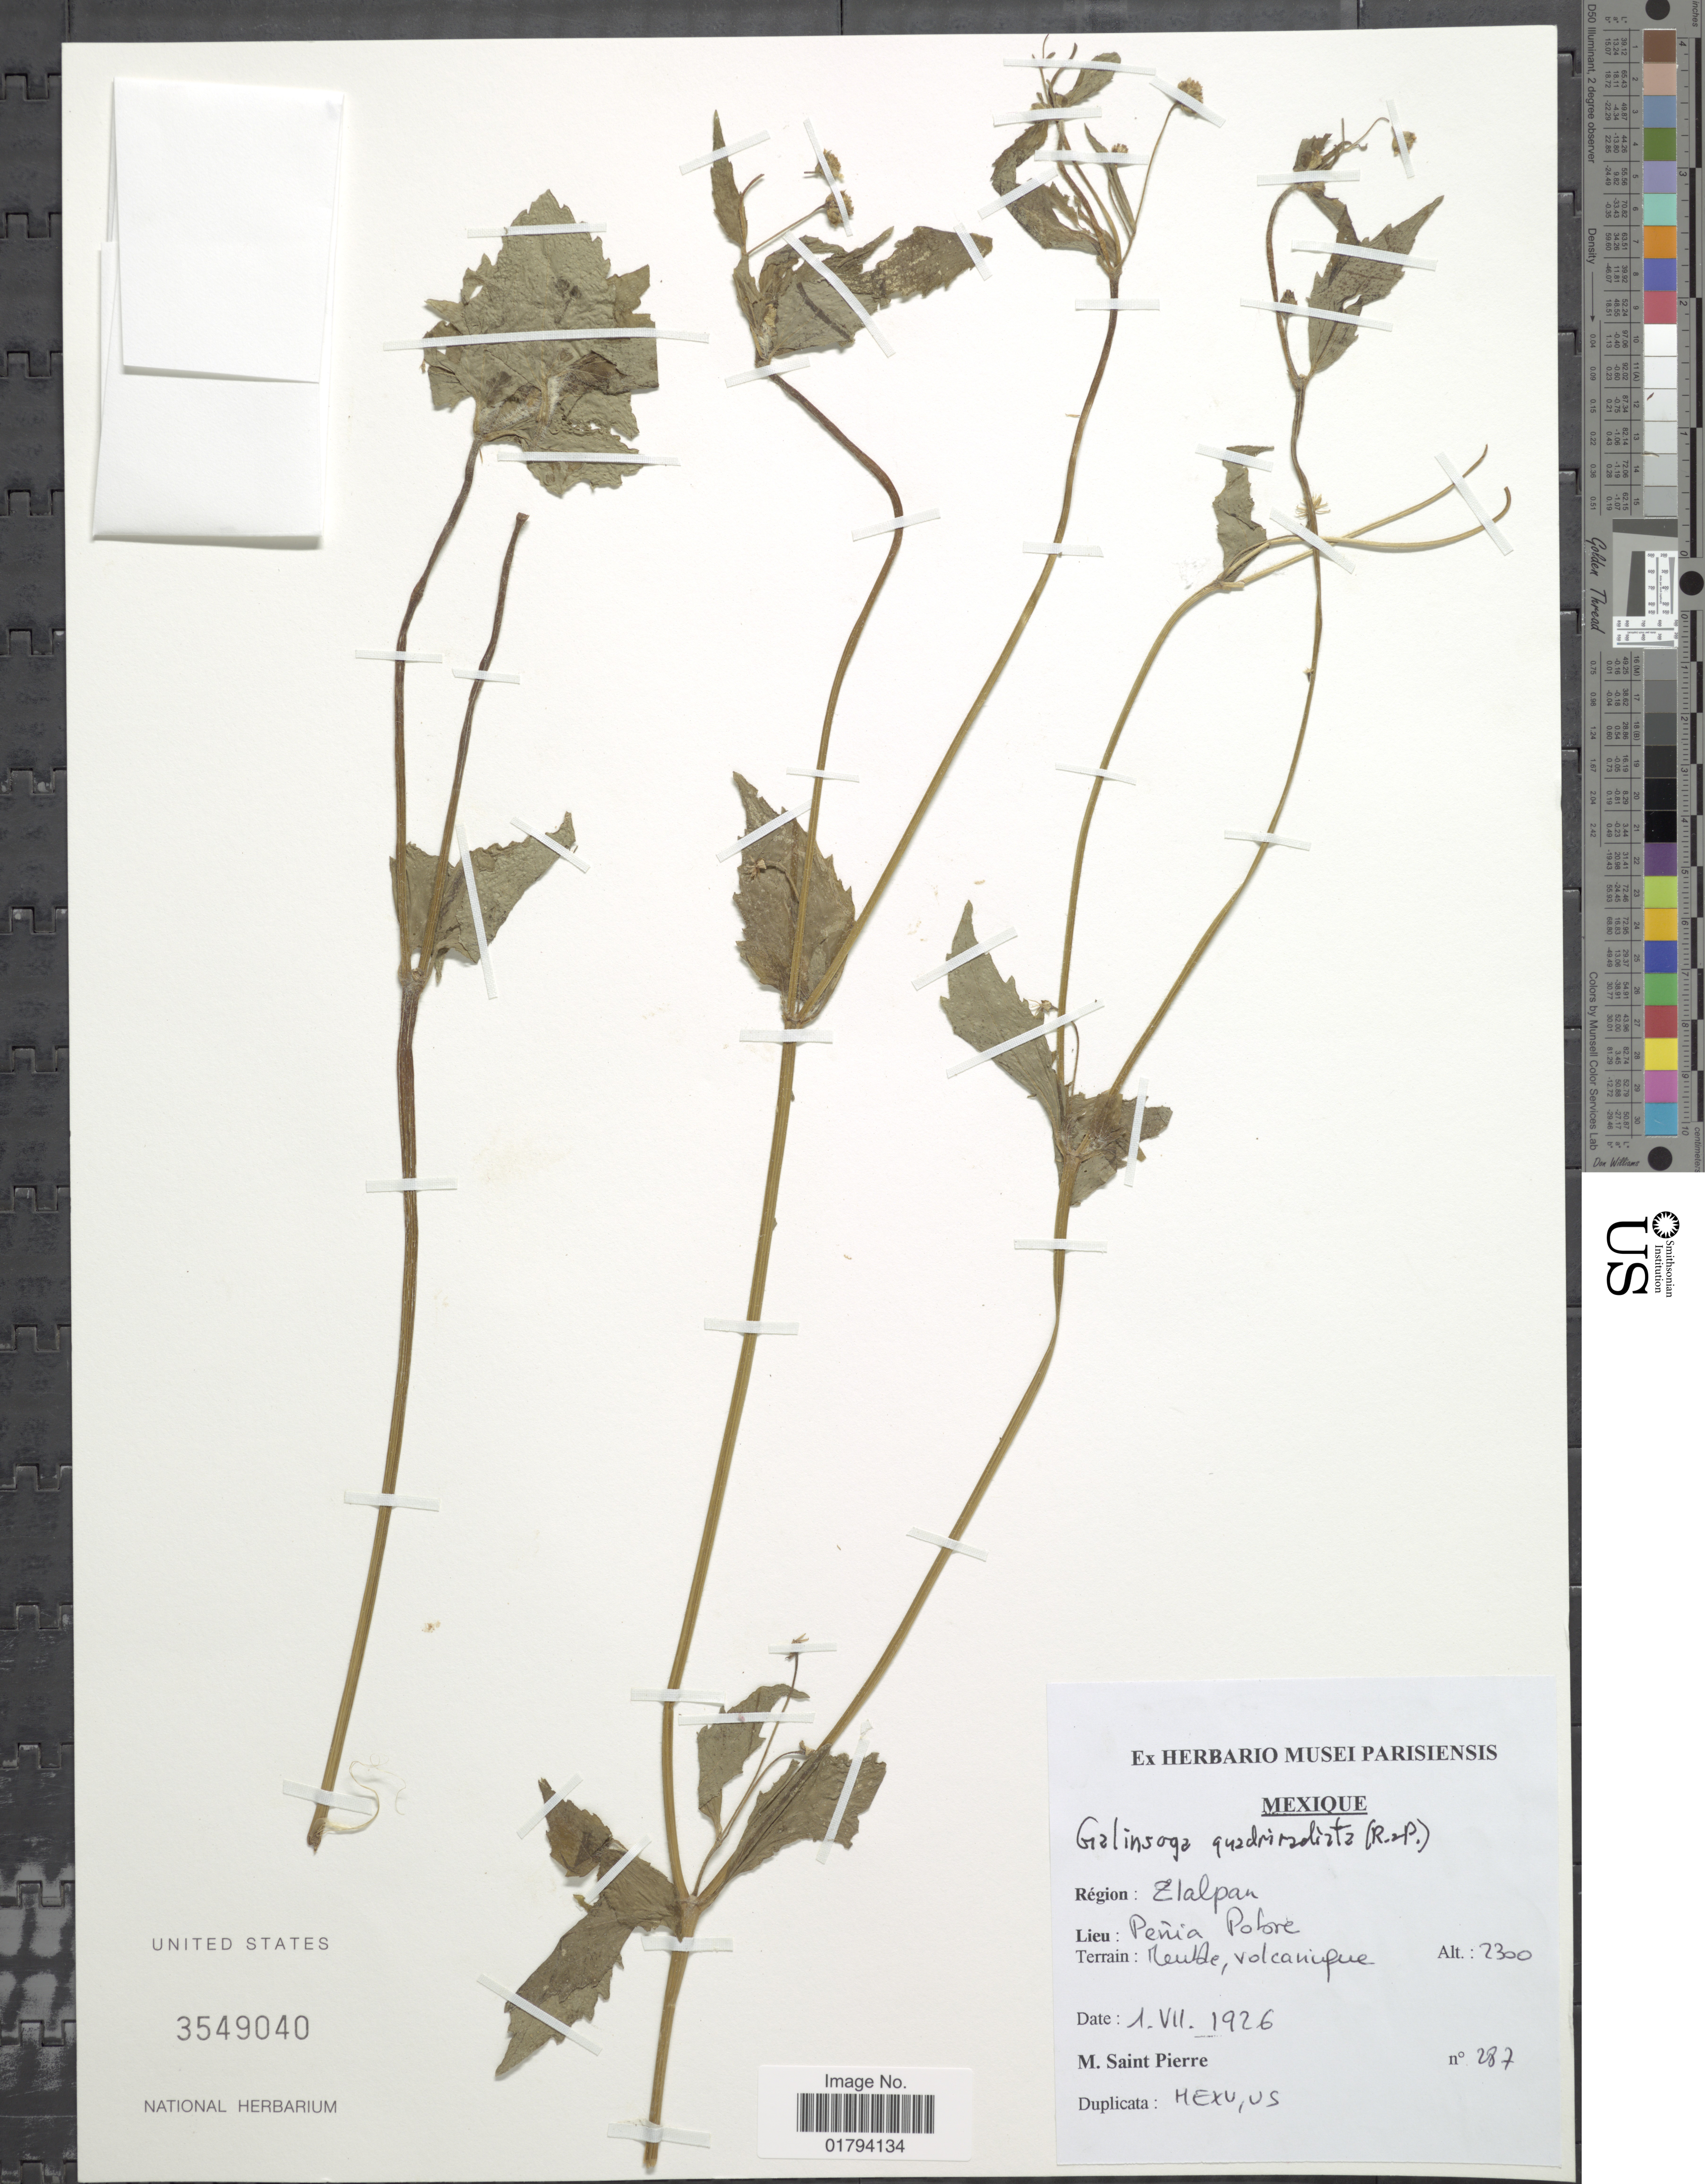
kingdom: Plantae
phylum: Tracheophyta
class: Magnoliopsida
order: Asterales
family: Asteraceae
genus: Galinsoga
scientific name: Galinsoga quadriradiata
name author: Ruiz & Pav.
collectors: M. Saint-Pierre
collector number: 287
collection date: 1926-07-01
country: Mexico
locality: Region: Zlalpan, Lieu: Penia Pobre.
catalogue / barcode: US 3549040